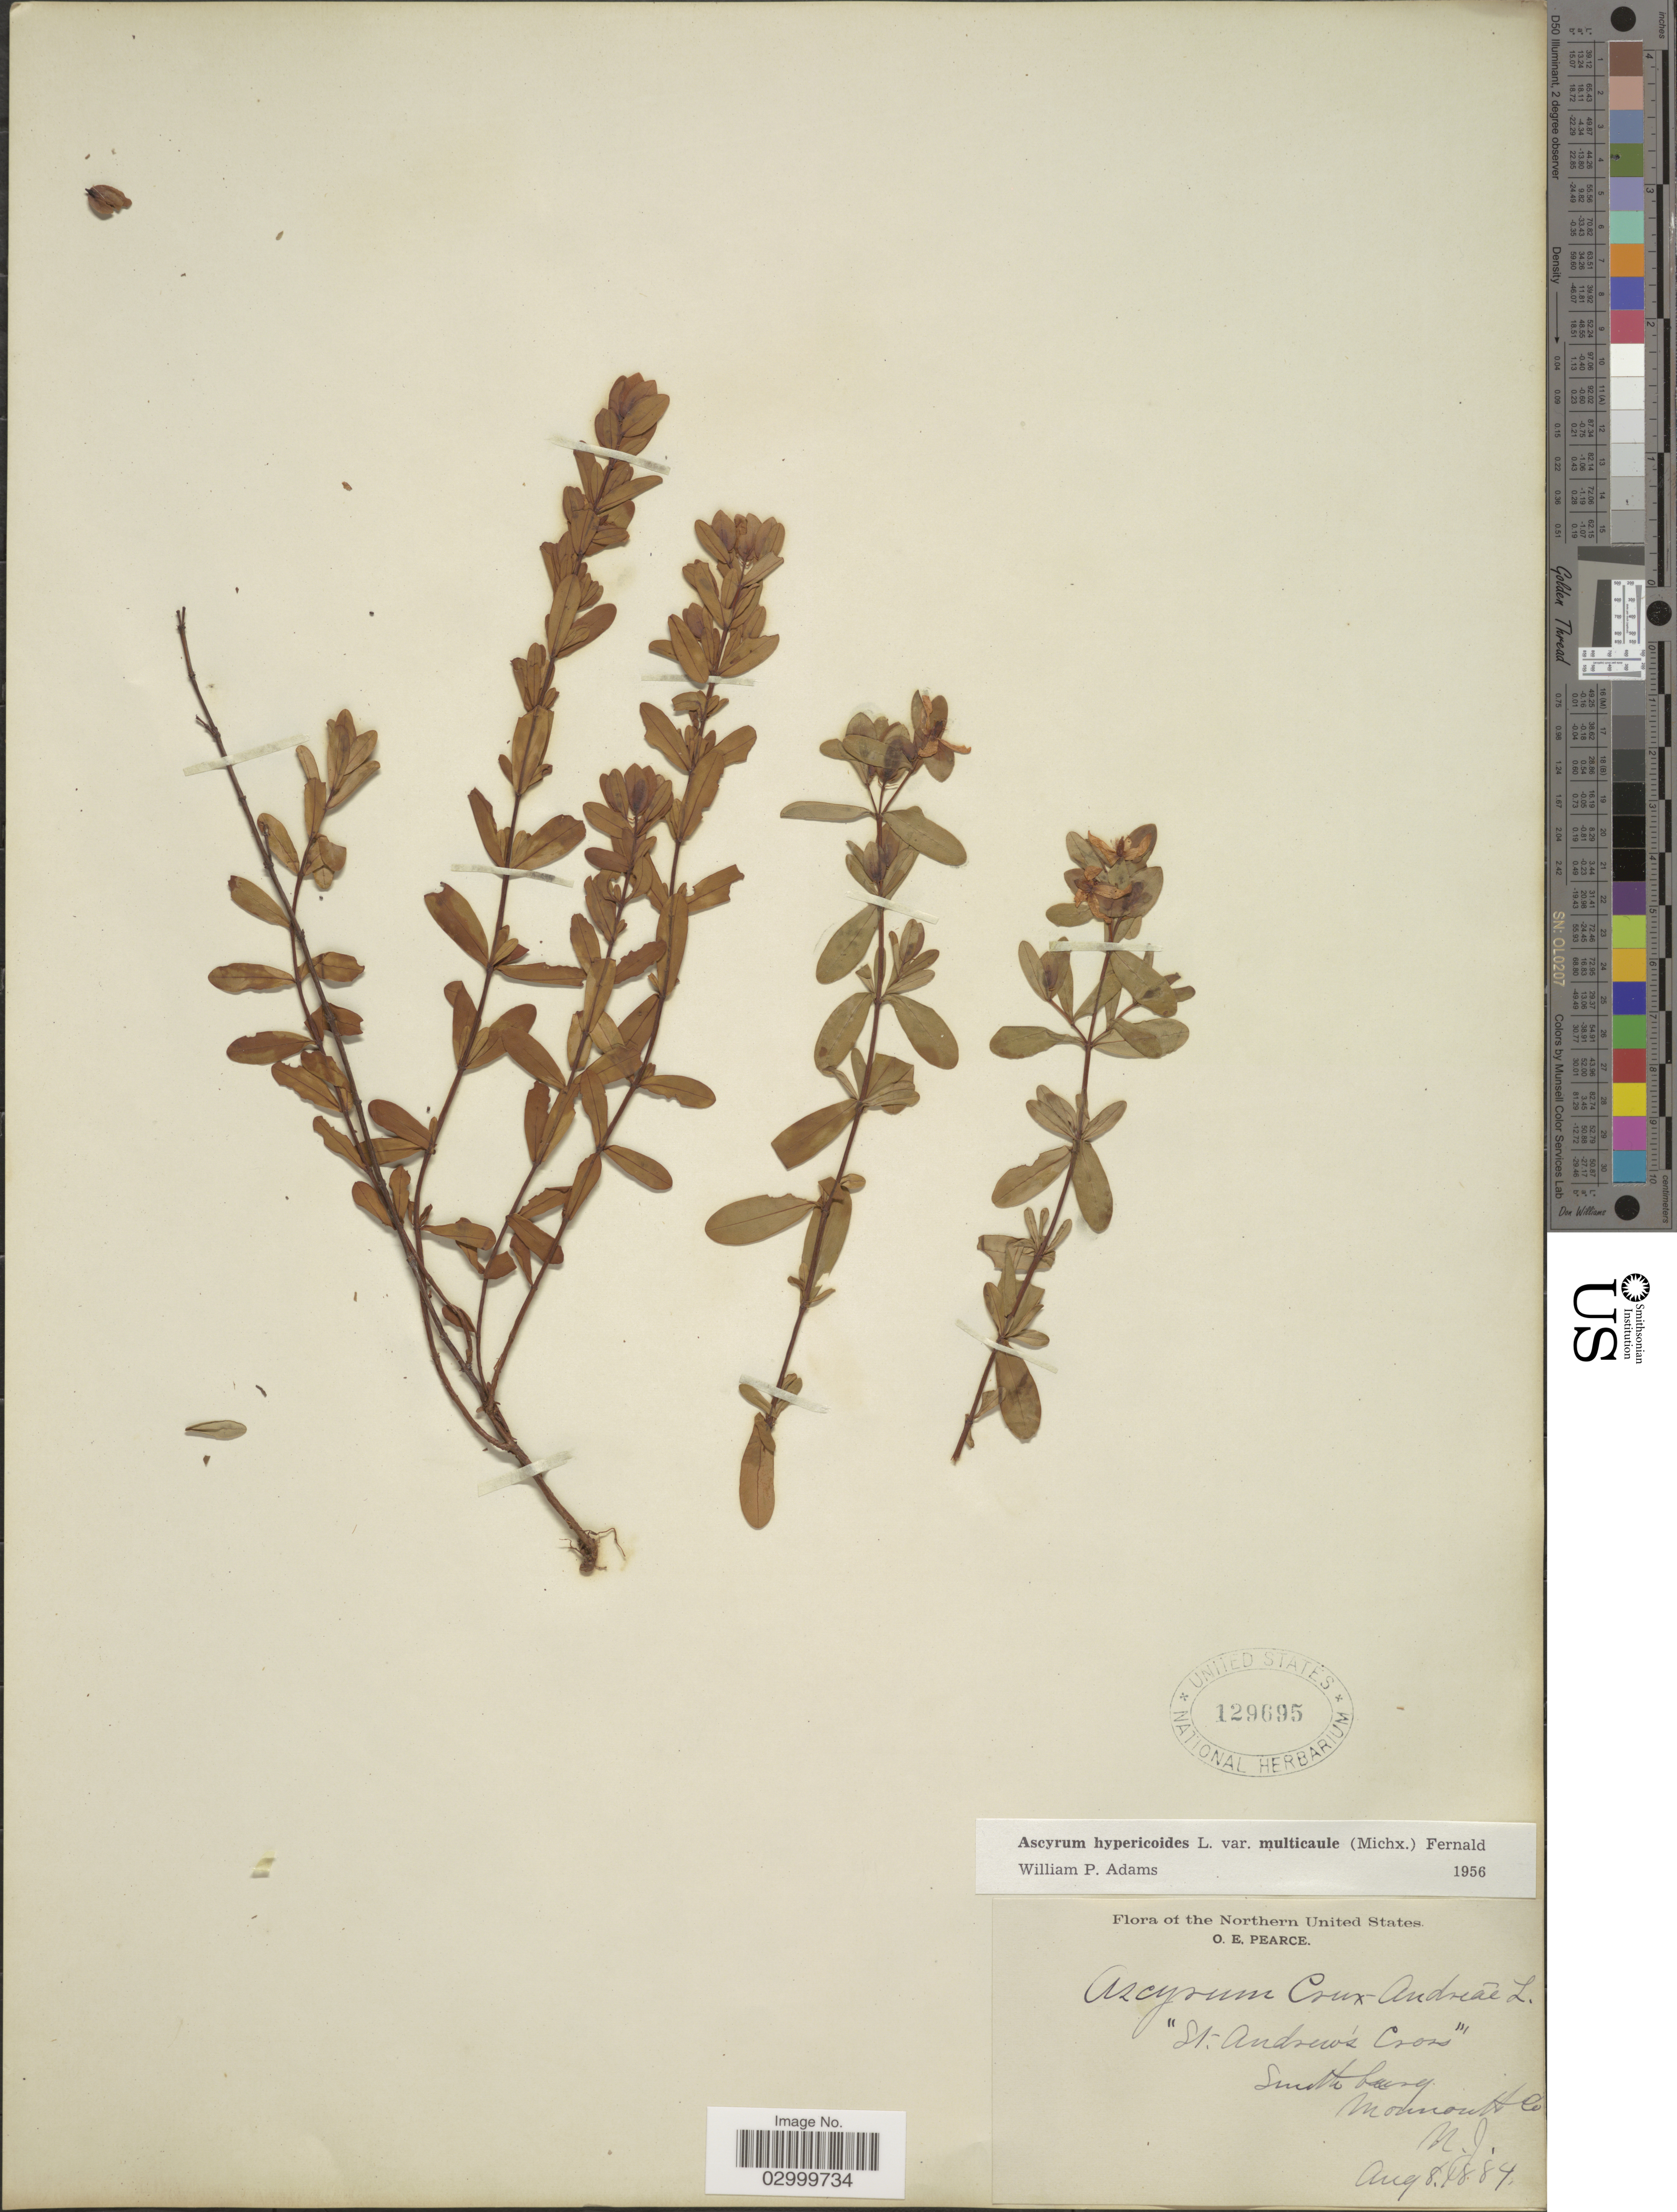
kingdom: Plantae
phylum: Tracheophyta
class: Magnoliopsida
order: Malpighiales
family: Hypericaceae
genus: Hypericum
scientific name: Hypericum stragulum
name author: W.P. Adams & N. Robson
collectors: O. E. Pearce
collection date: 1884-08-08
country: United States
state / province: New Jersey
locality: St. Andrew's Cross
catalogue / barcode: US 129695